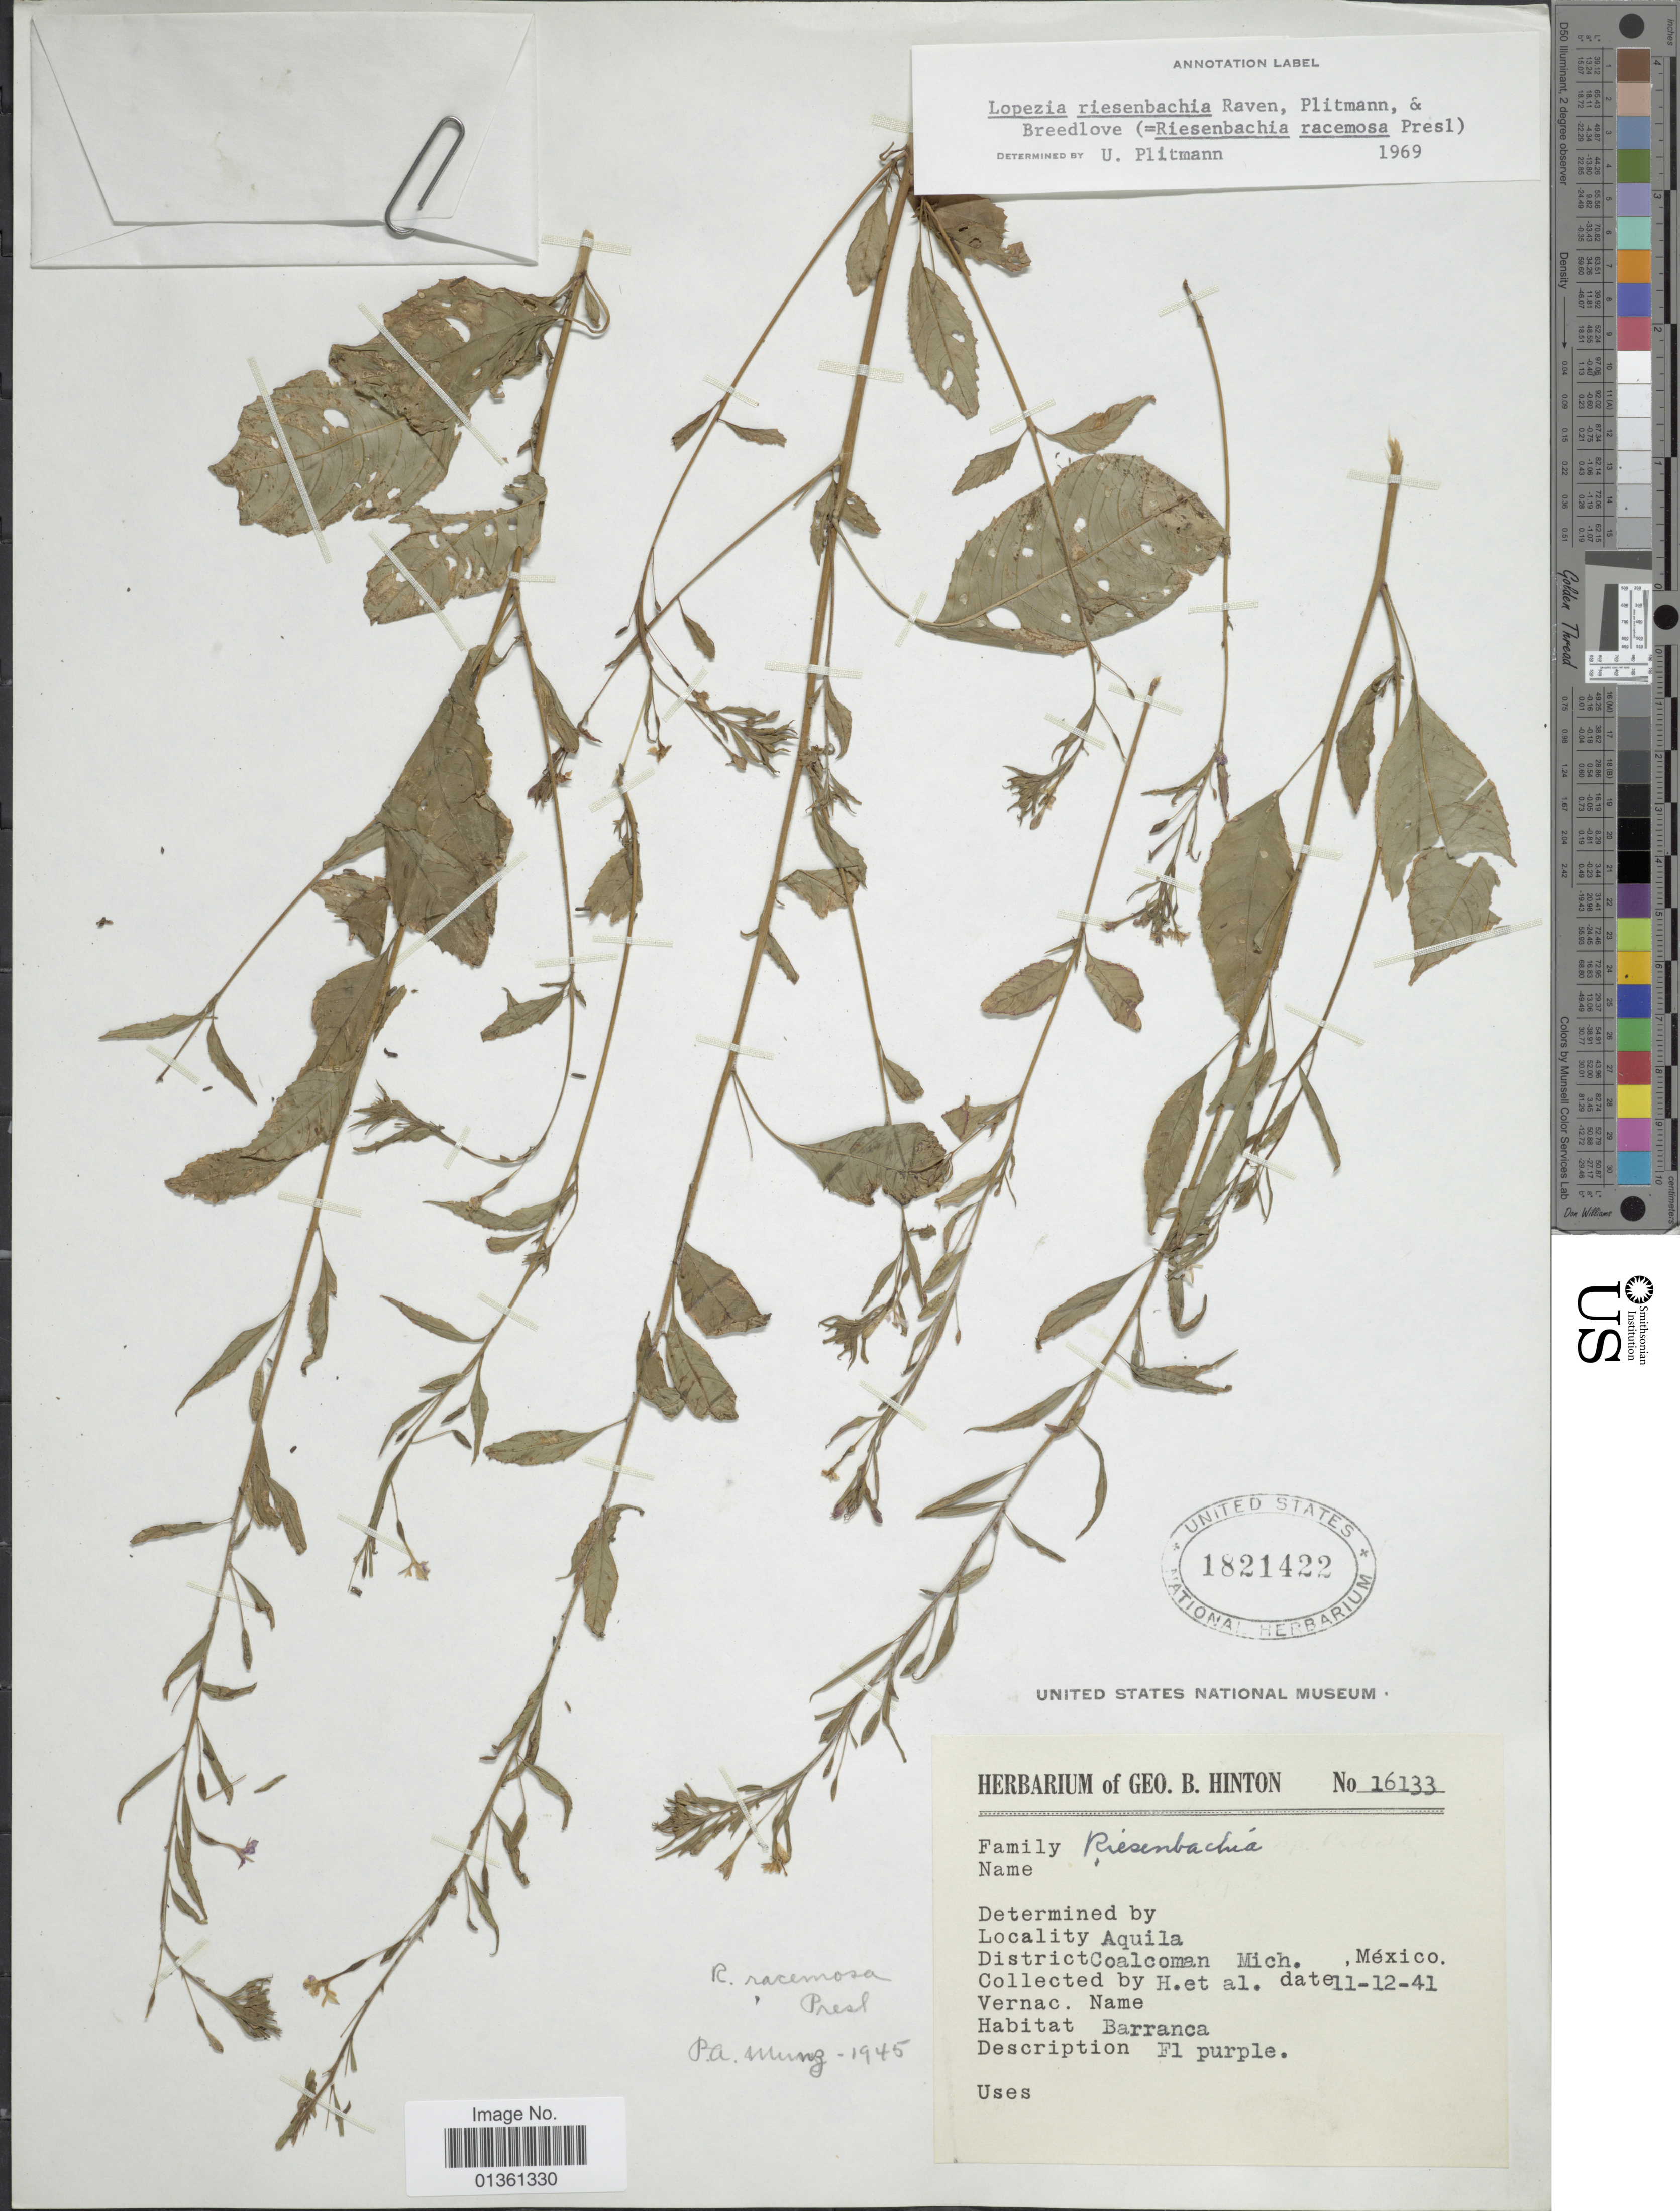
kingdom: Plantae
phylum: Tracheophyta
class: Magnoliopsida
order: Myrtales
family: Onagraceae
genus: Lopezia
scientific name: Lopezia riesenbachia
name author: Plitmann et al.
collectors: G. B. Hinton & et al.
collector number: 16133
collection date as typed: Transcribed d/m/y: 12/11/41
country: Mexico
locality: Aquila. District Coalcoman Mich.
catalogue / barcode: US 1821422